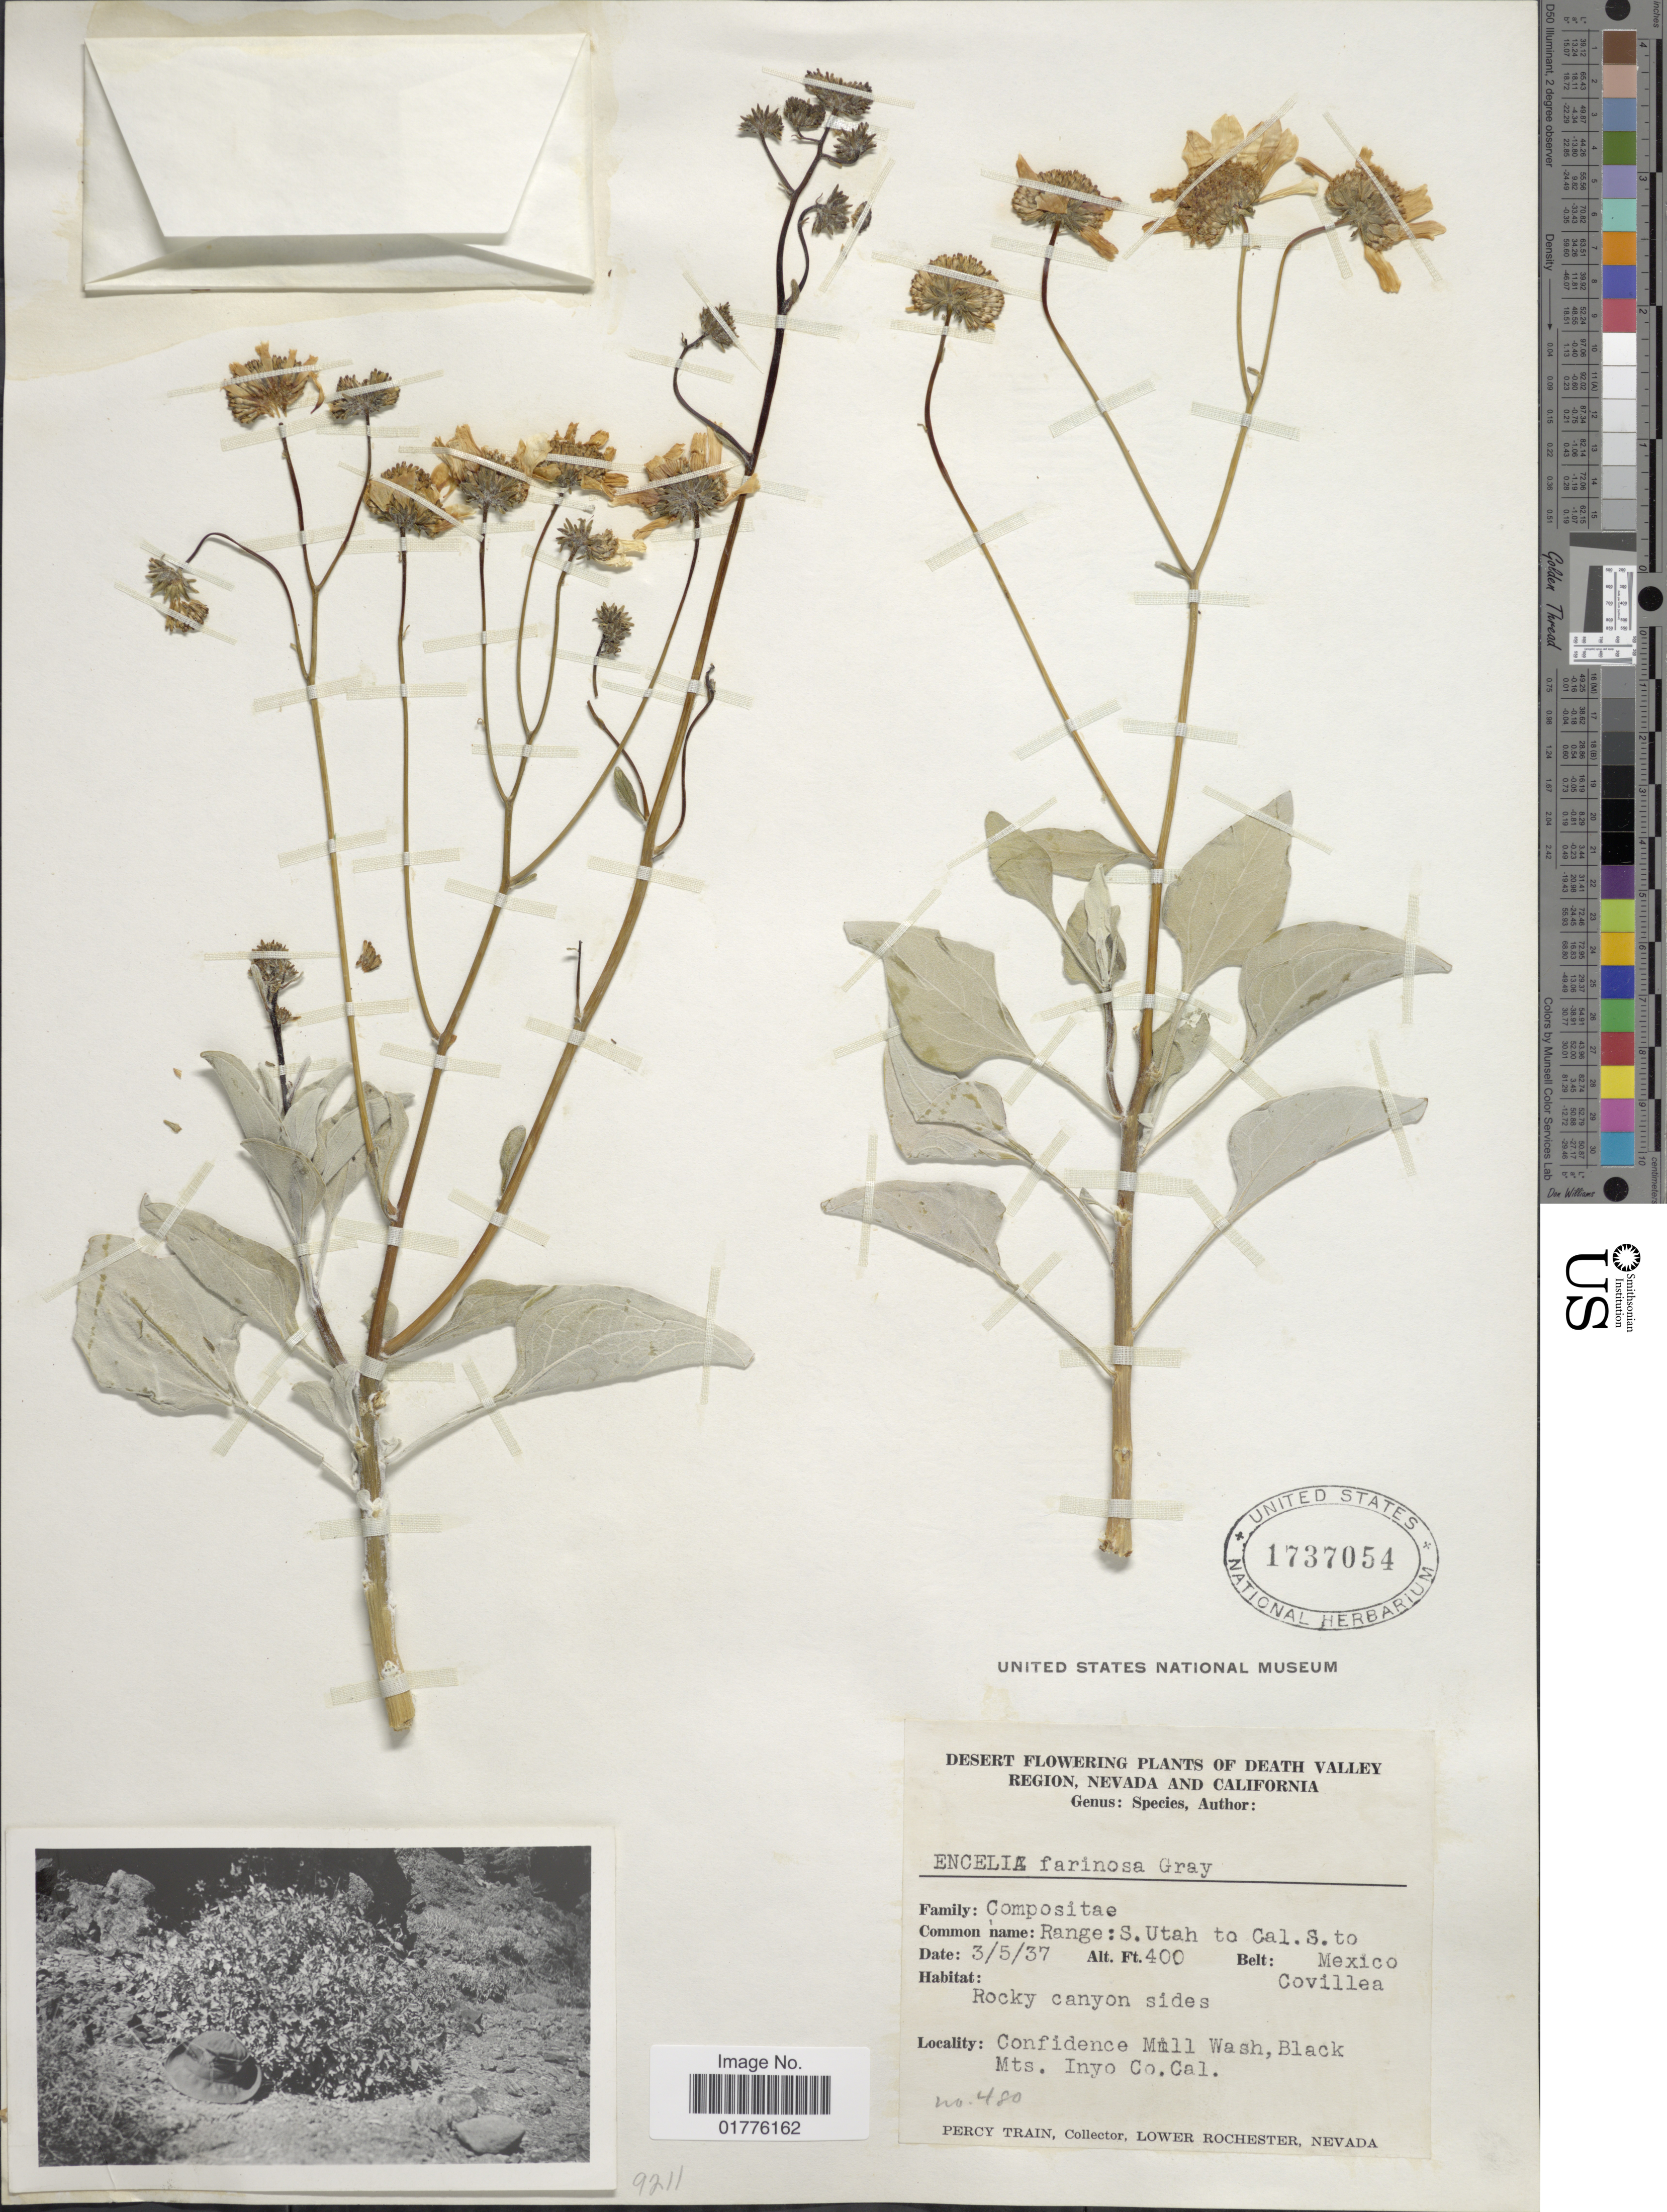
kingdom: Plantae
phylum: Tracheophyta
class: Magnoliopsida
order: Asterales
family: Asteraceae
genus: Encelia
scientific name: Encelia farinosa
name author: A. Gray ex Torr. in Emory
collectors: P. Train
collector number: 480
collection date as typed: Transcribed d/m/y: 5/3/37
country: United States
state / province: California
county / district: Inyo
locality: Confidenc Mill Wash, Black Mts. inyo Co. Cal. Belt: Mexico. Covillea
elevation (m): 122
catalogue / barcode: US 1737054